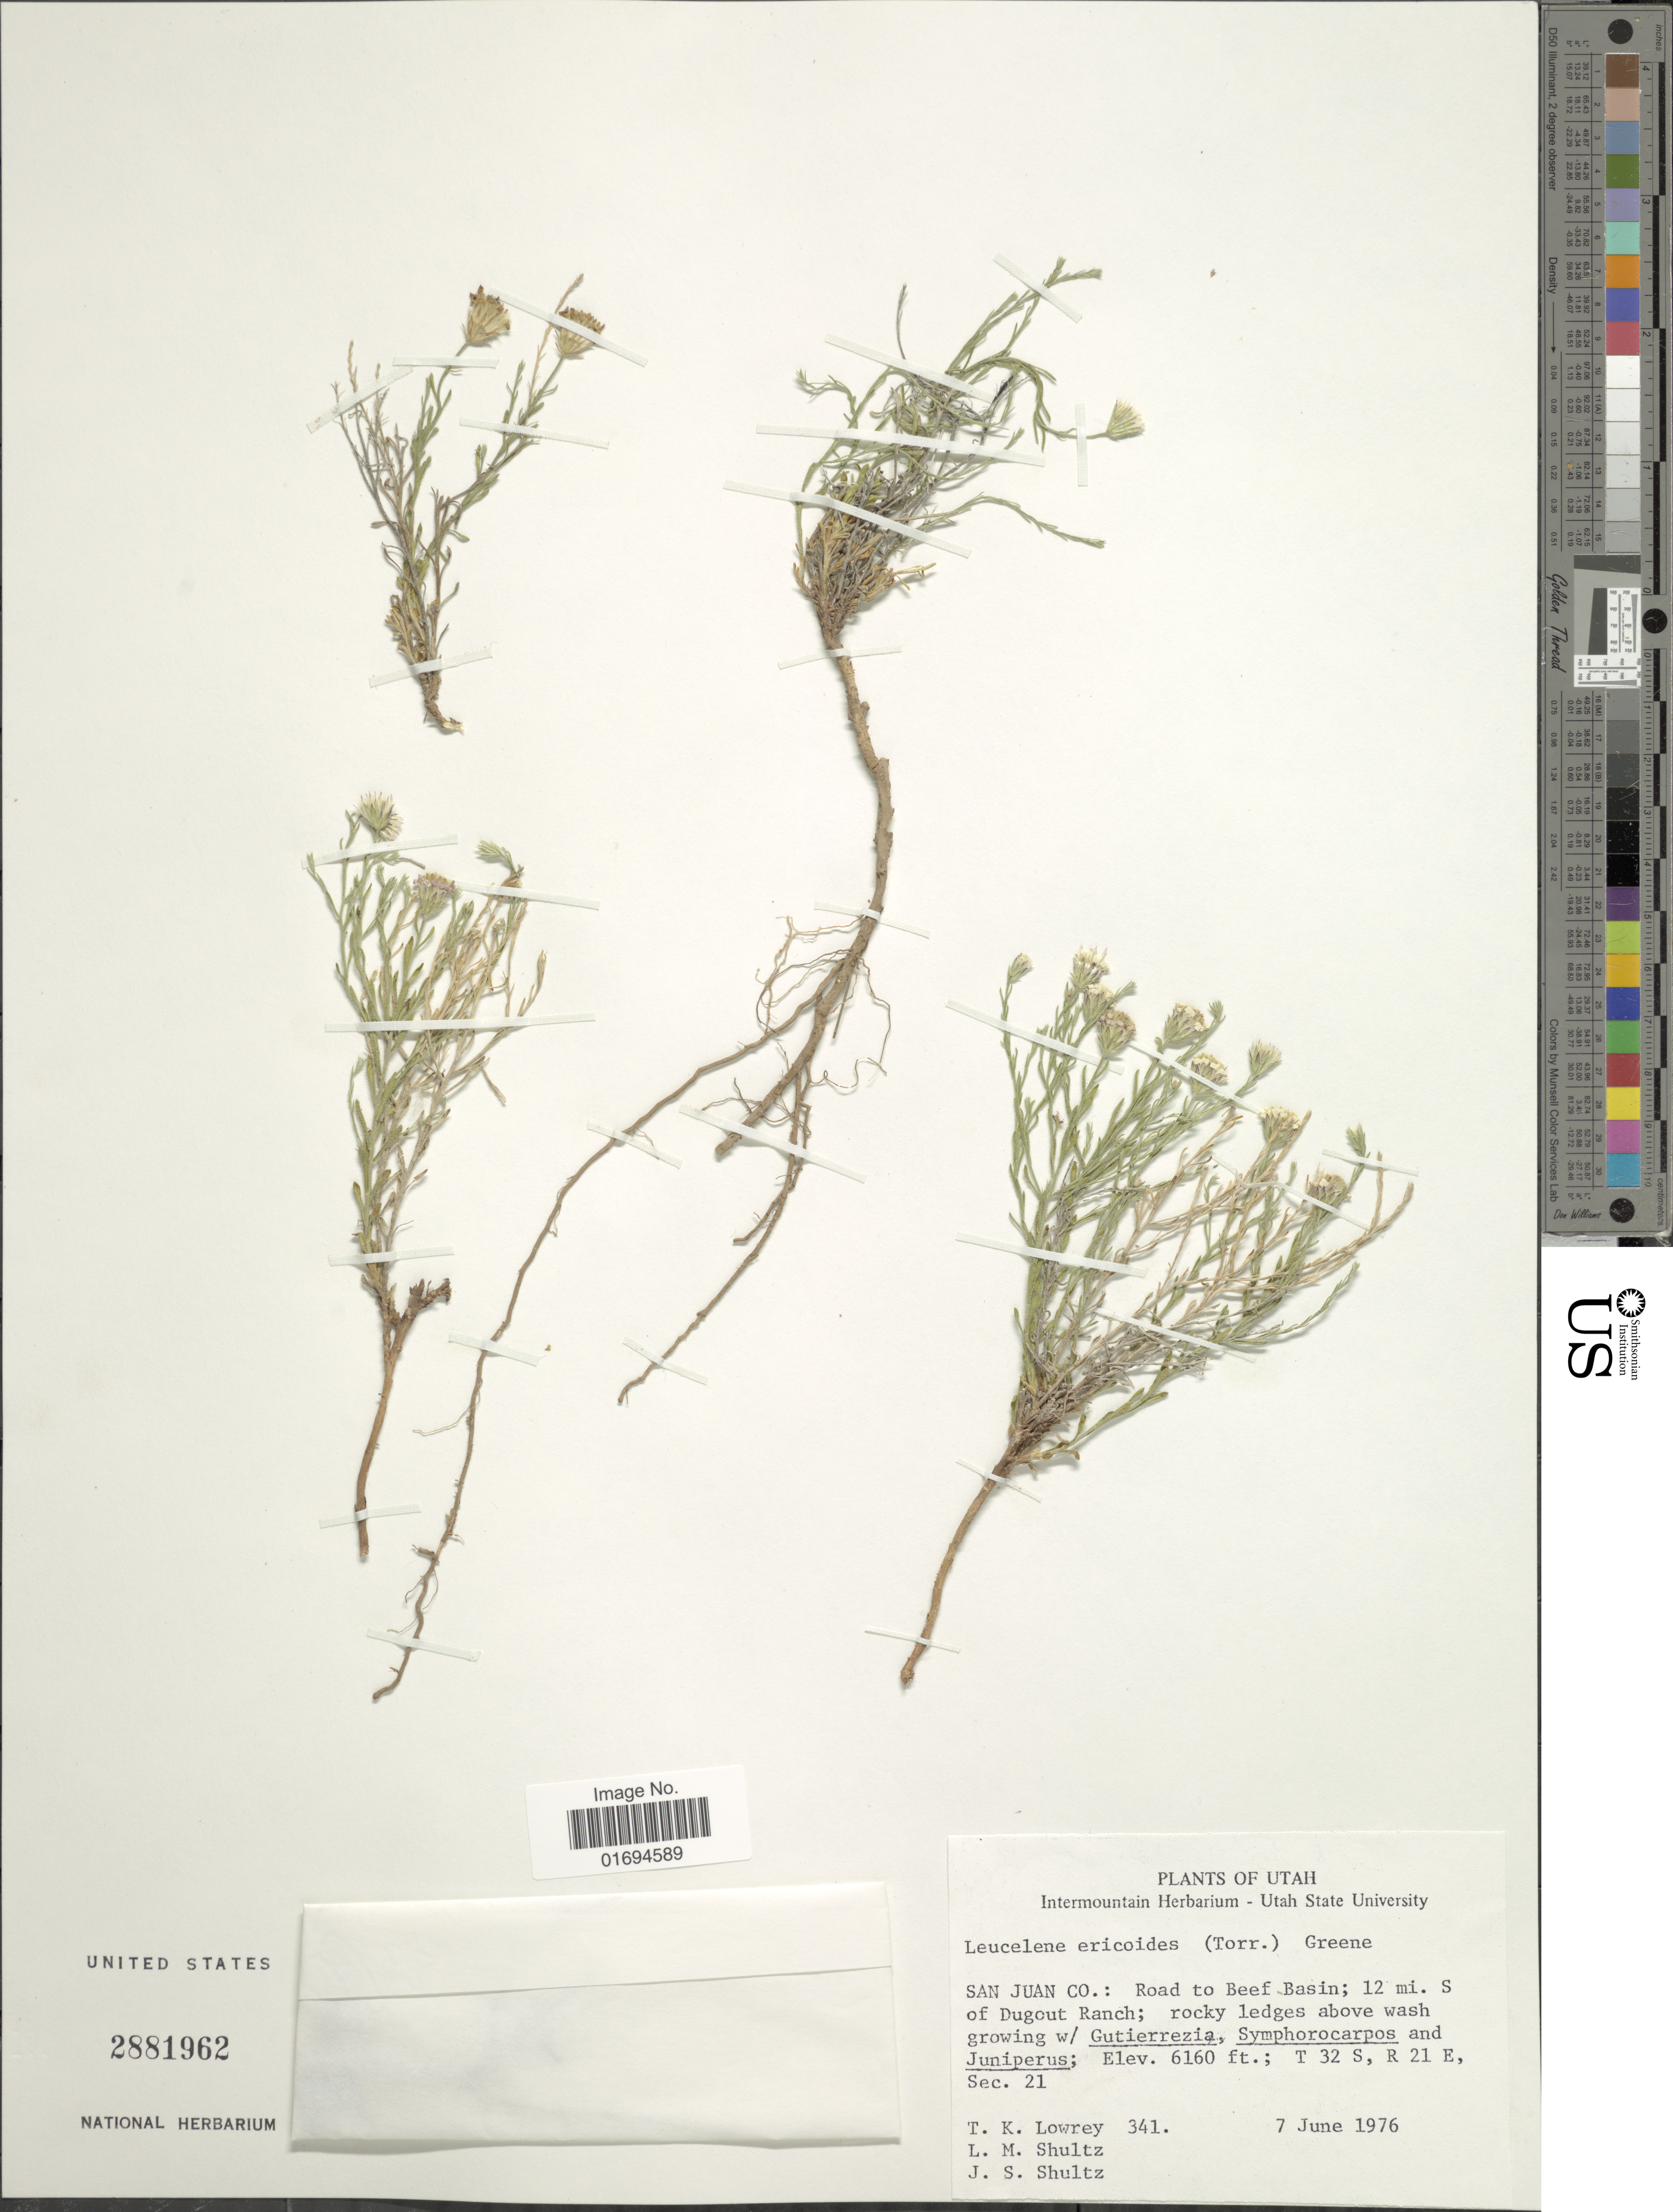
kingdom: Plantae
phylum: Tracheophyta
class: Magnoliopsida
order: Asterales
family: Asteraceae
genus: Chaetopappa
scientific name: Chaetopappa ericoides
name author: (Torr.) G.L. Nesom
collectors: T. Lowrey, L. Shultz & J. Shultz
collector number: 341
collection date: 1976-07-01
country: United States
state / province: Utah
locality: San Juan Co.: Road to Beef Basin; 12 mi. S of Dugout Ranch, T 32 S, R 21 E, Sec 21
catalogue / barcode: US 2881962